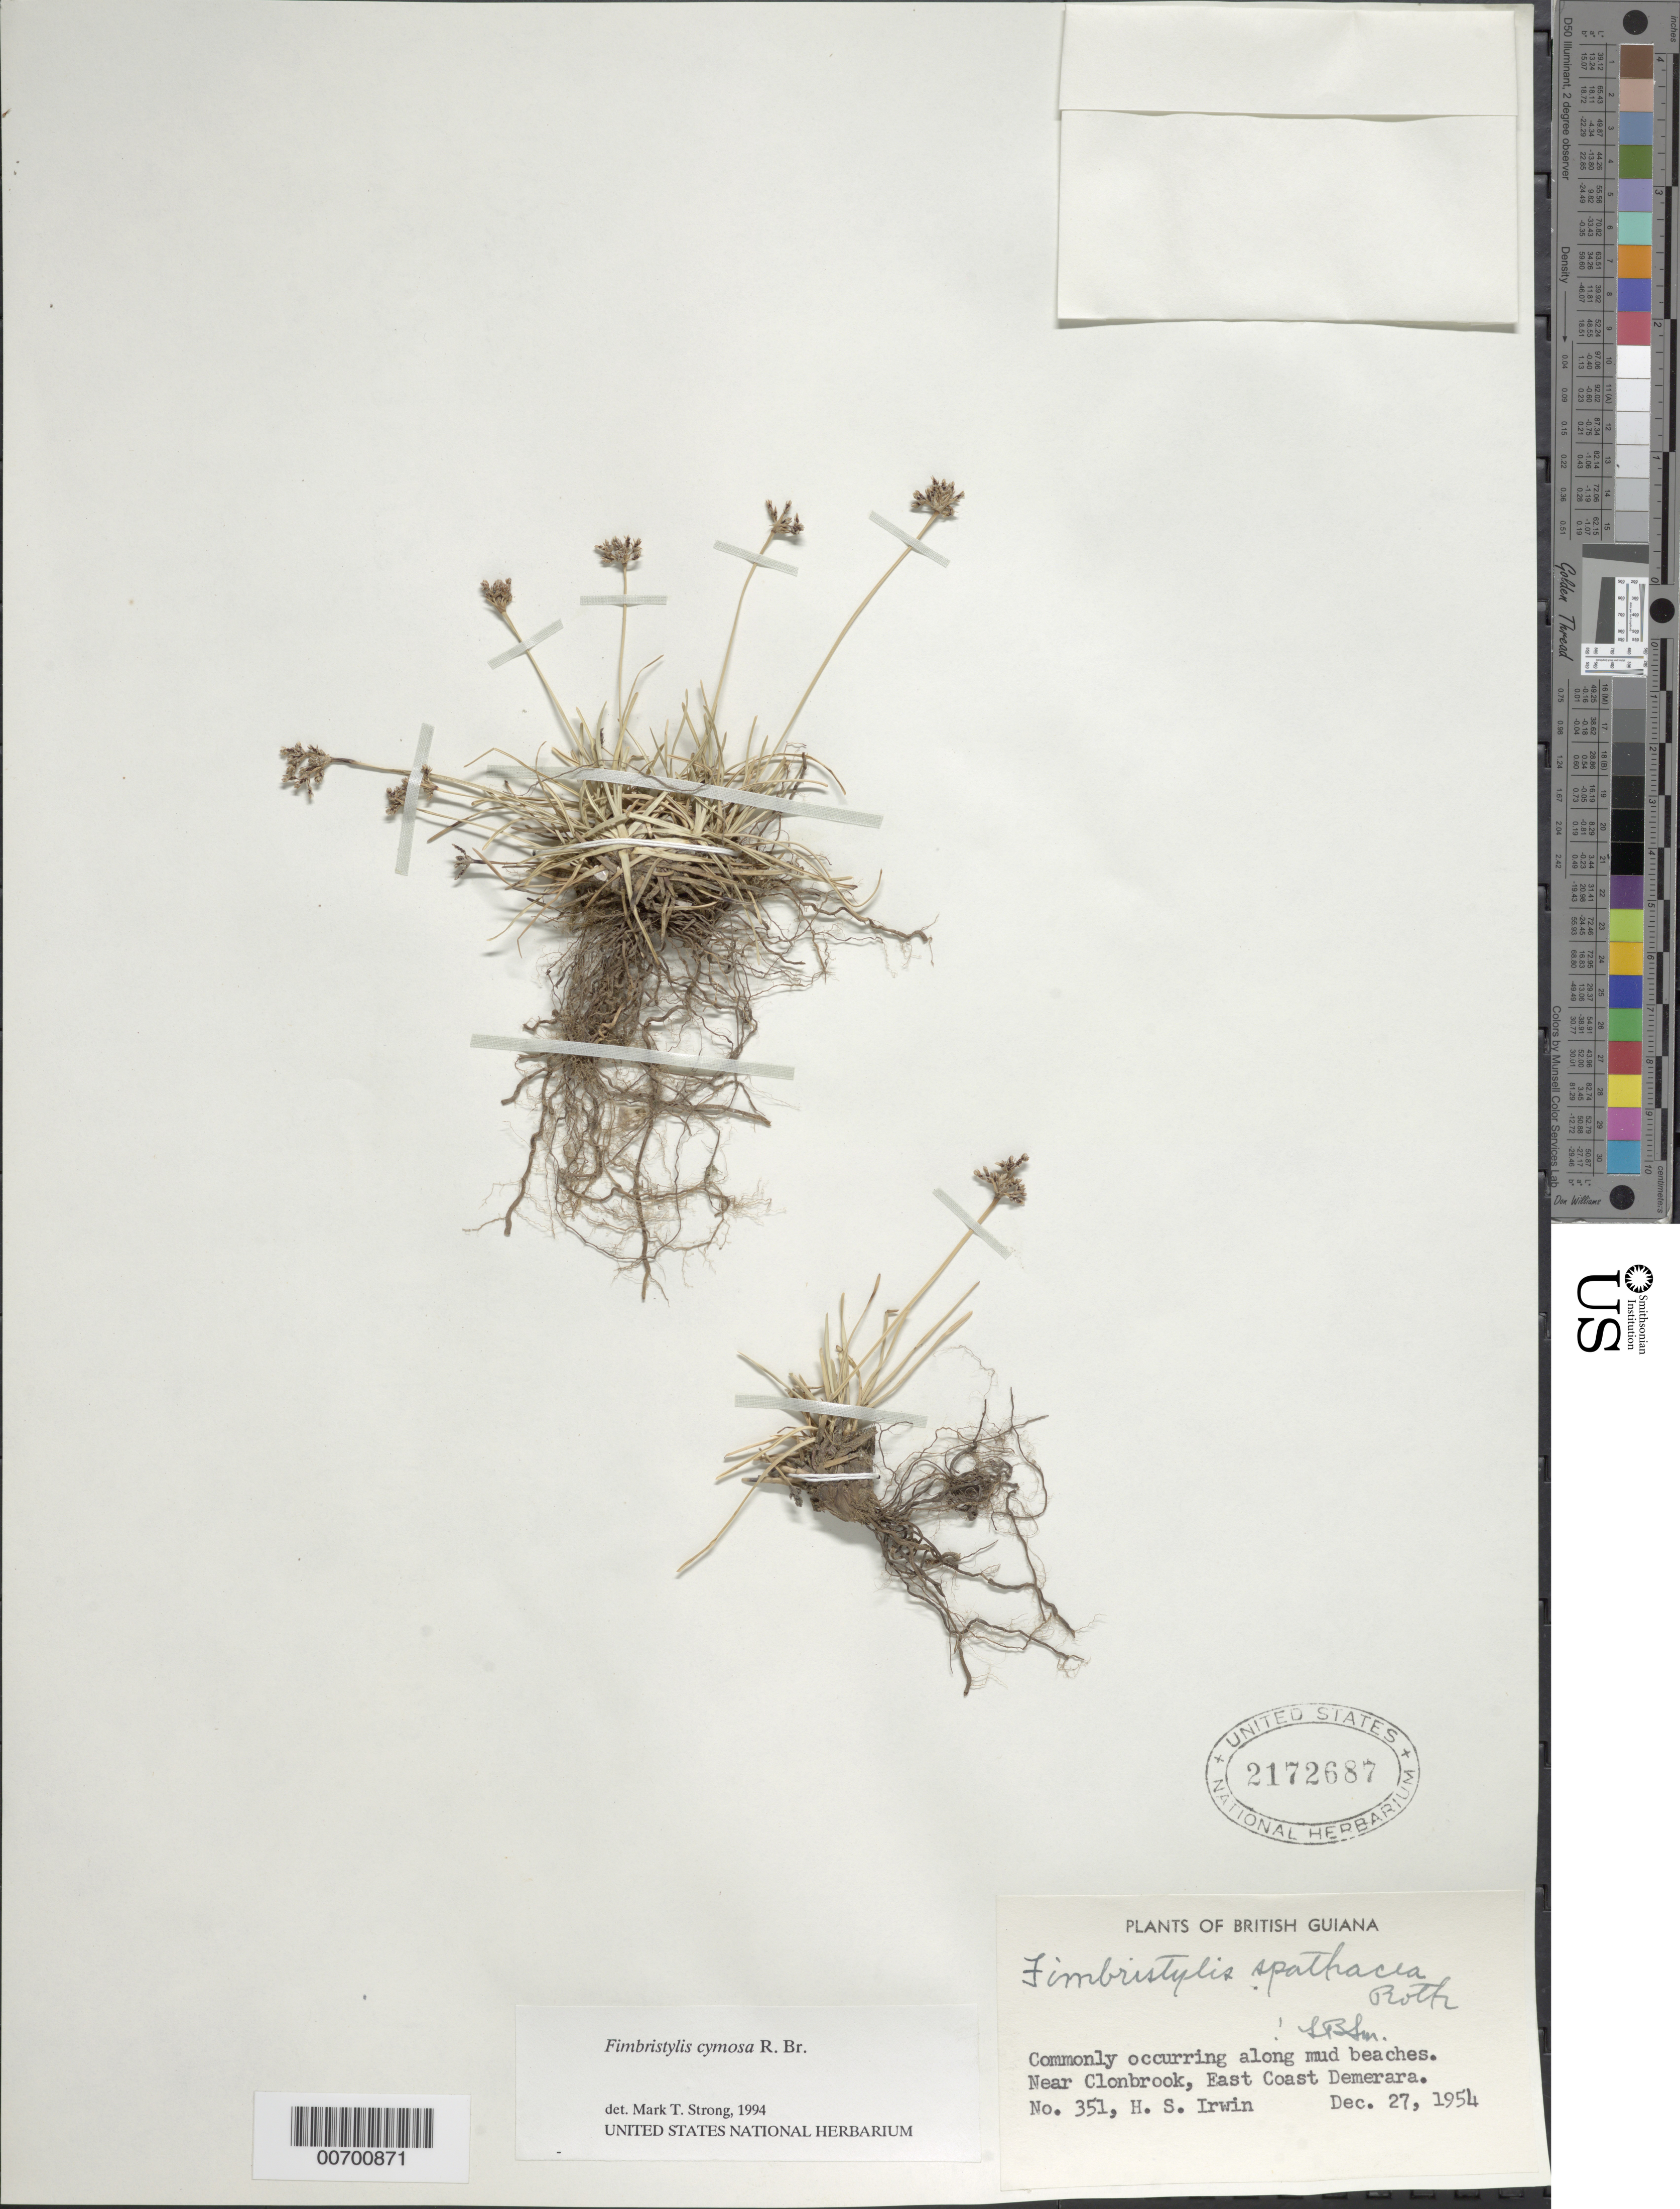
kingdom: Plantae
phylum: Tracheophyta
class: Liliopsida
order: Poales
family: Cyperaceae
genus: Fimbristylis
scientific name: Fimbristylis cymosa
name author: R. Br.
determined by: Strong, M. T., (US), Smithsonian Institution - National Museum of Natural History (UNITED STATES)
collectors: H. Irwin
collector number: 351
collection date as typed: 27-Dec-54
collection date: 1954-12-27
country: Guyana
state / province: Demerara-Mahaica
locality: East Coast Demerara, near Clonbrook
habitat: Along mud beaches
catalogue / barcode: US 2172687